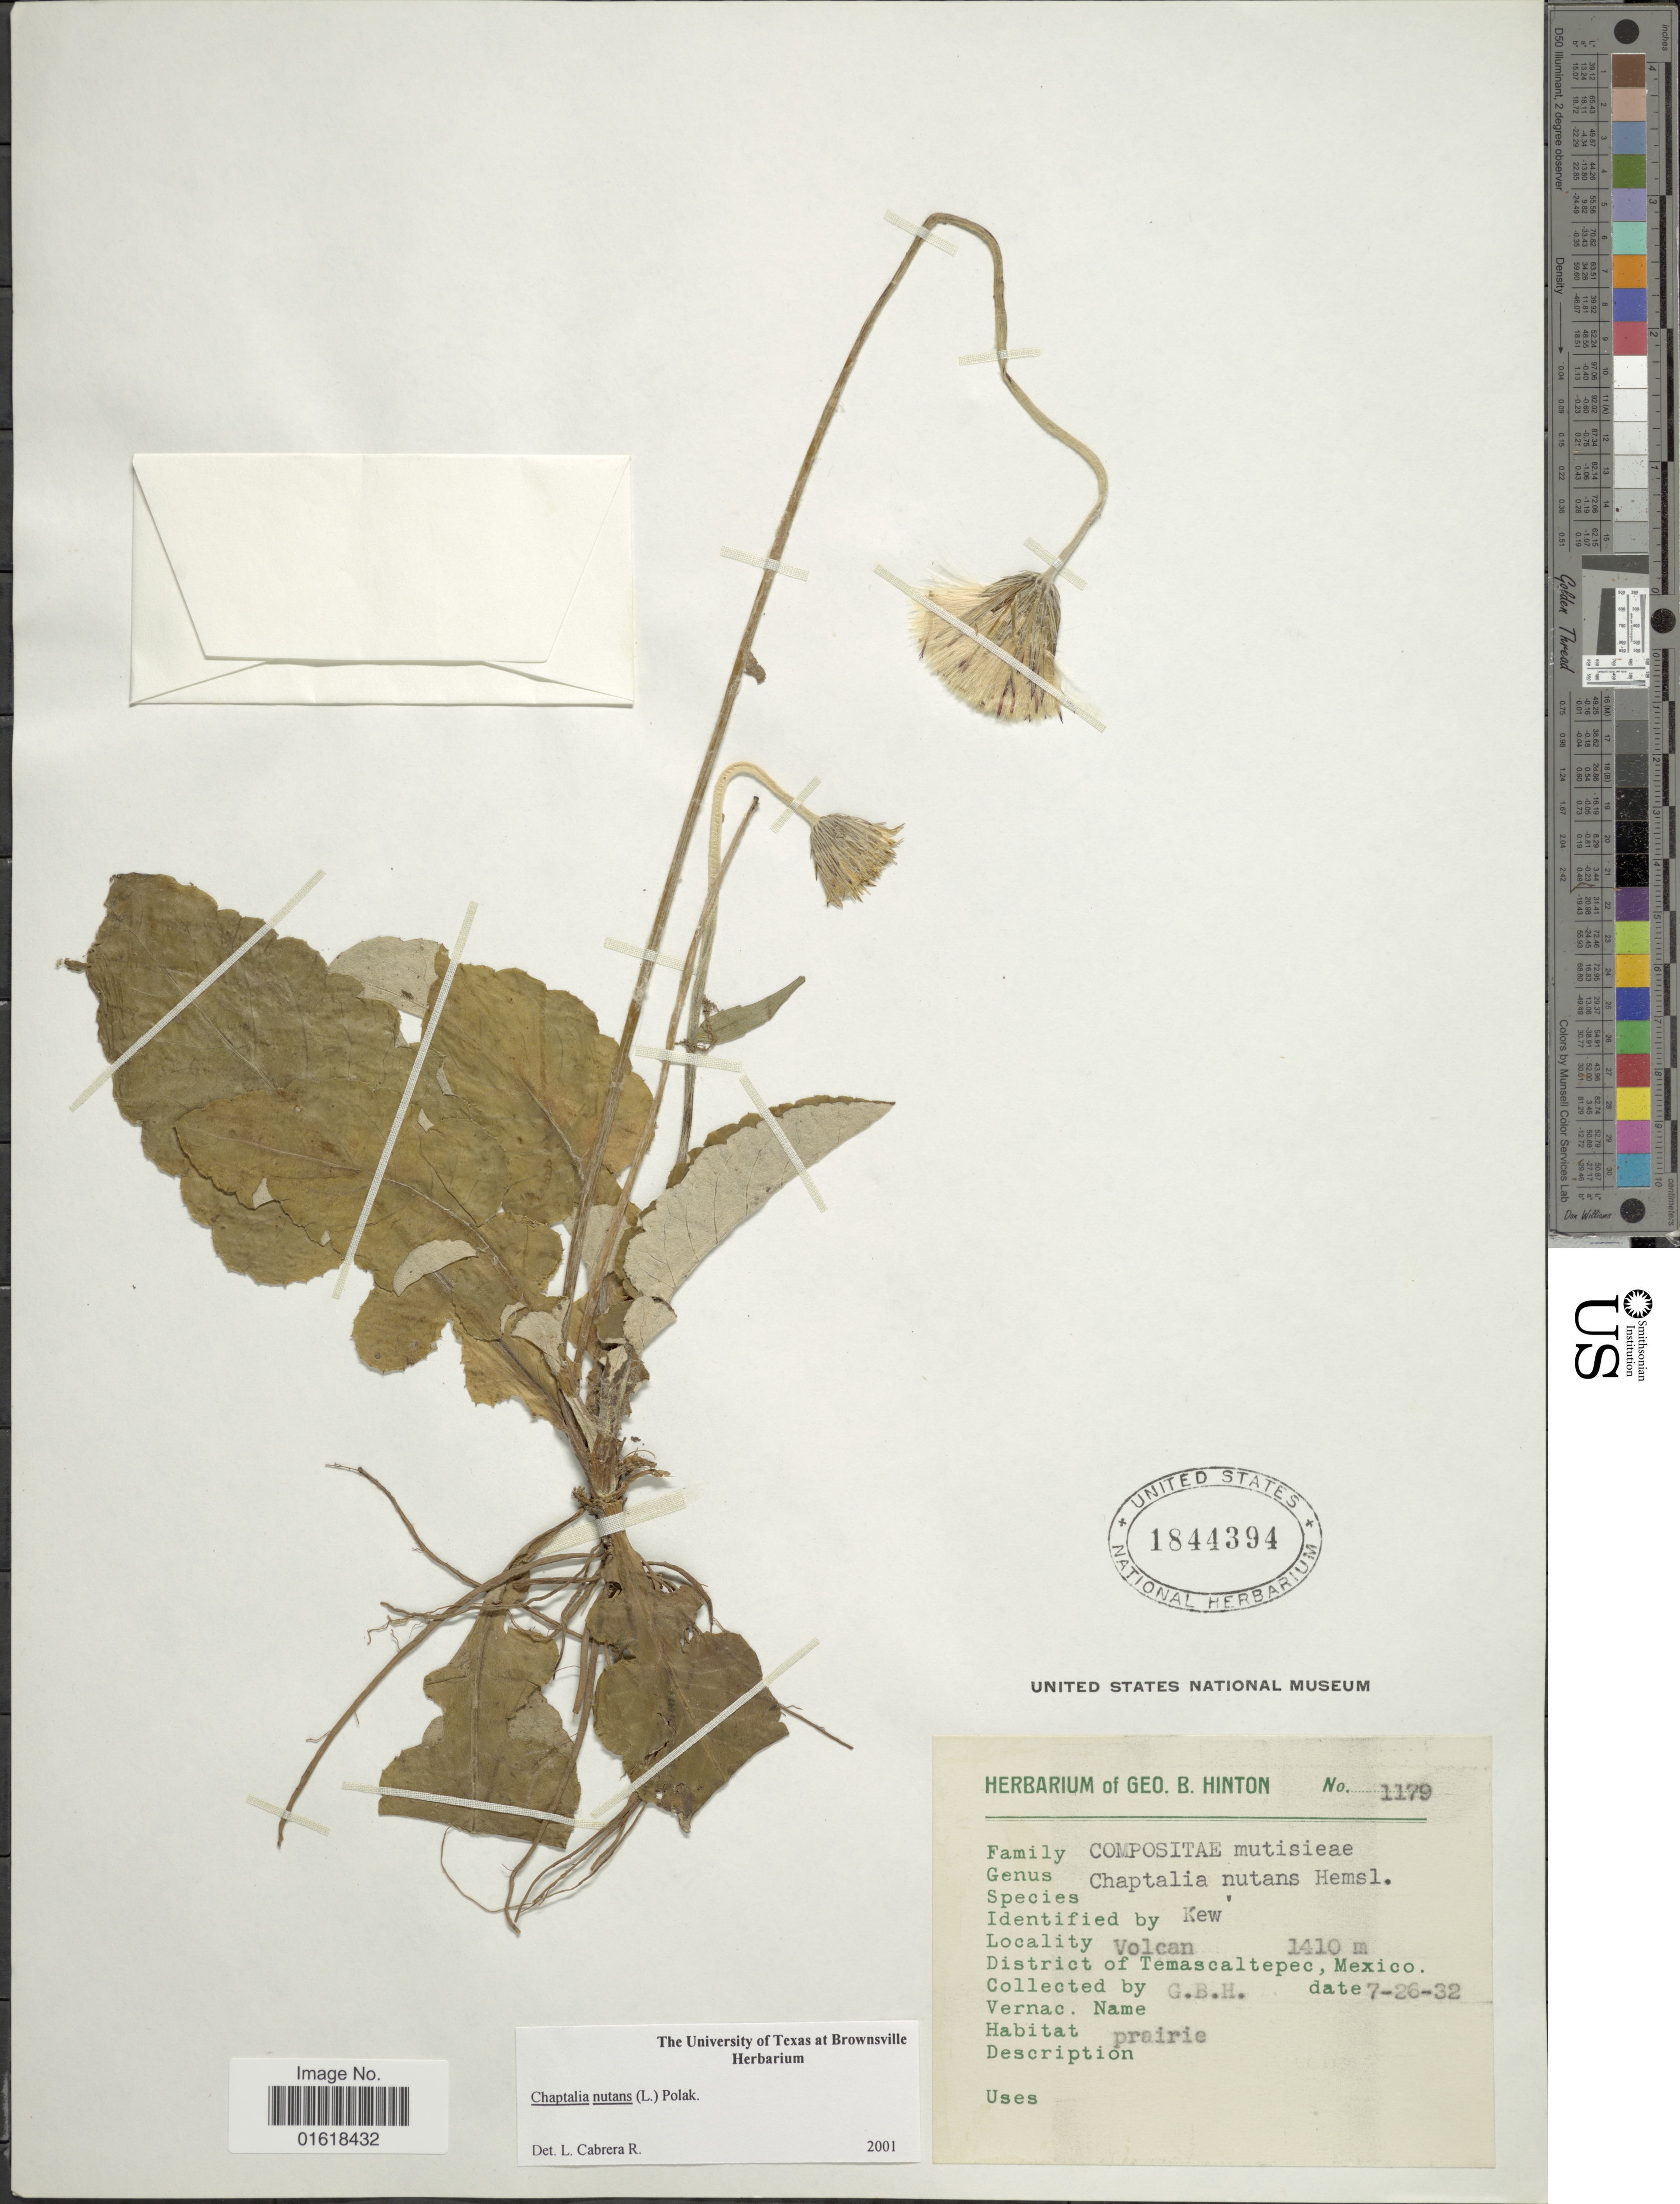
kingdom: Plantae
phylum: Tracheophyta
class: Magnoliopsida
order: Asterales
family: Asteraceae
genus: Chaptalia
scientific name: Chaptalia nutans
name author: (L.) Pol.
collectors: G. B. Hinton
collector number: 1179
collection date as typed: Transcribed d/m/y: 26/7/32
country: Mexico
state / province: México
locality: Volcan. District of Temascaltepec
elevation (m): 1410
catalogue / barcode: US 1844394